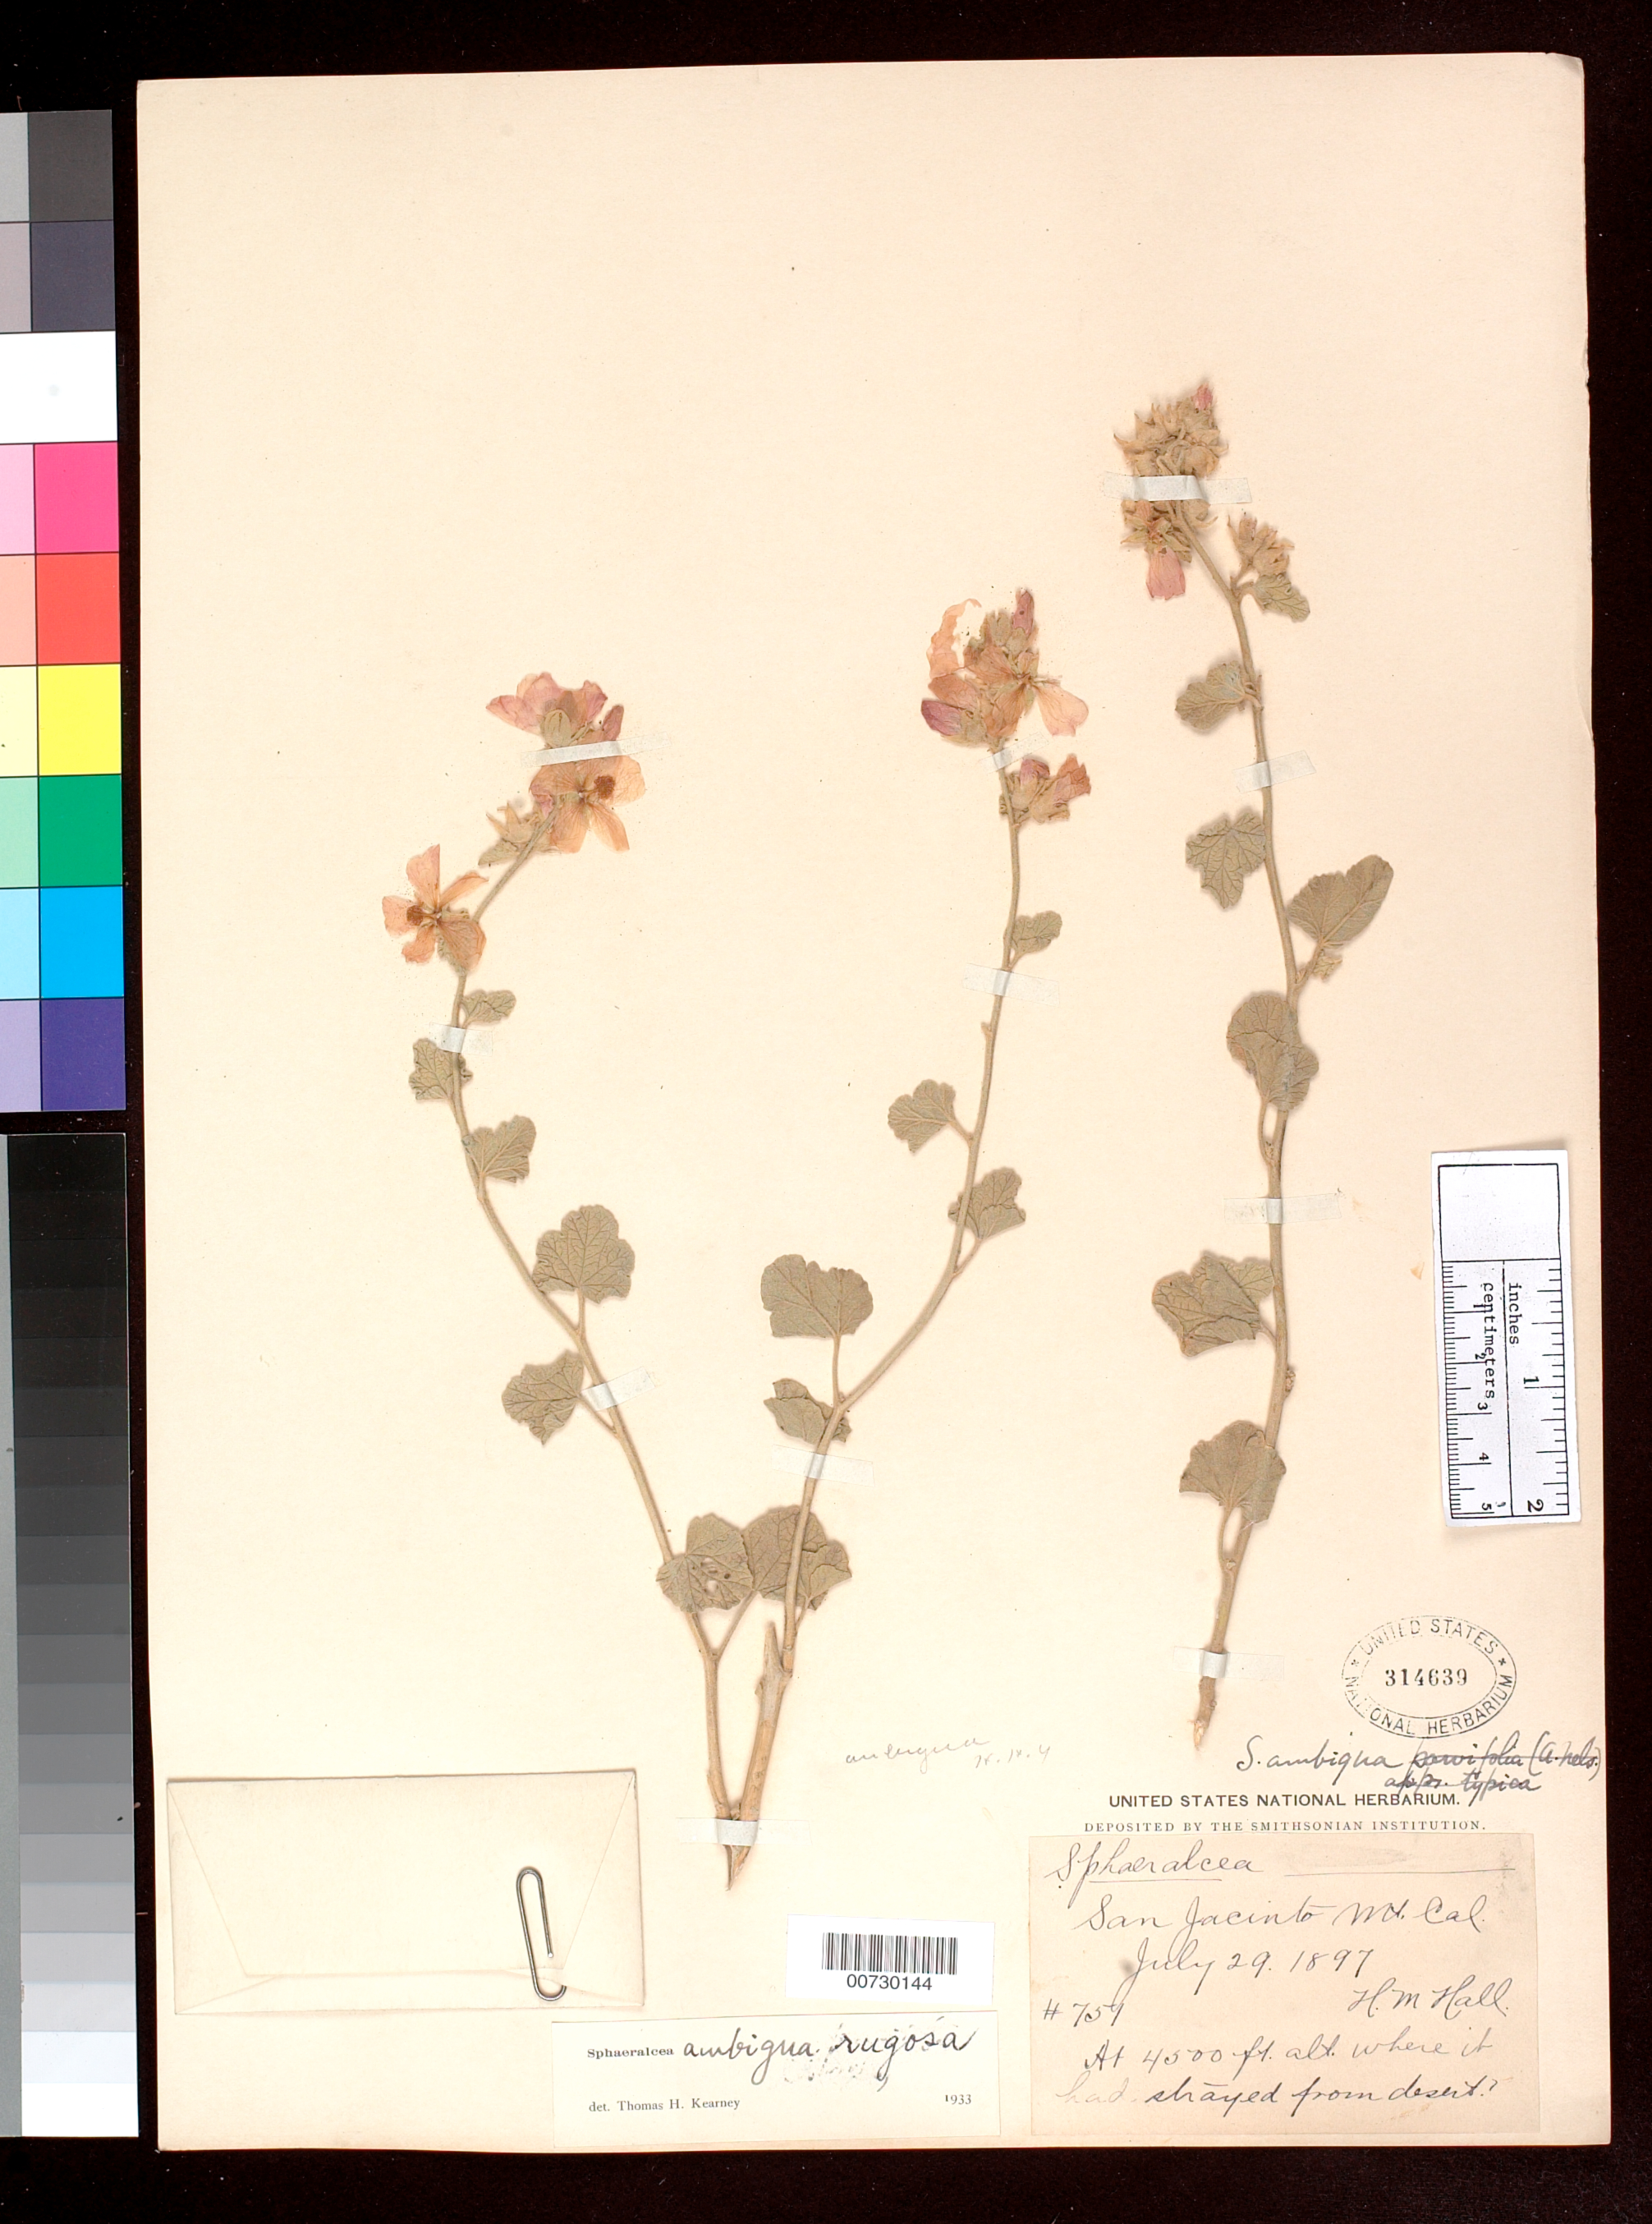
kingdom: Plantae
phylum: Tracheophyta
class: Magnoliopsida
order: Malvales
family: Malvaceae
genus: Sphaeralcea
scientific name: Sphaeralcea ambigua var. rugosa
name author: Kearney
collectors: H. M. Hall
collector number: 759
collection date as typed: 29 Jul 1897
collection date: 1897-07-29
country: United States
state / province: California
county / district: Riverside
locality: San Jacinto Mts.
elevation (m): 1372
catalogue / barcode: US 314639